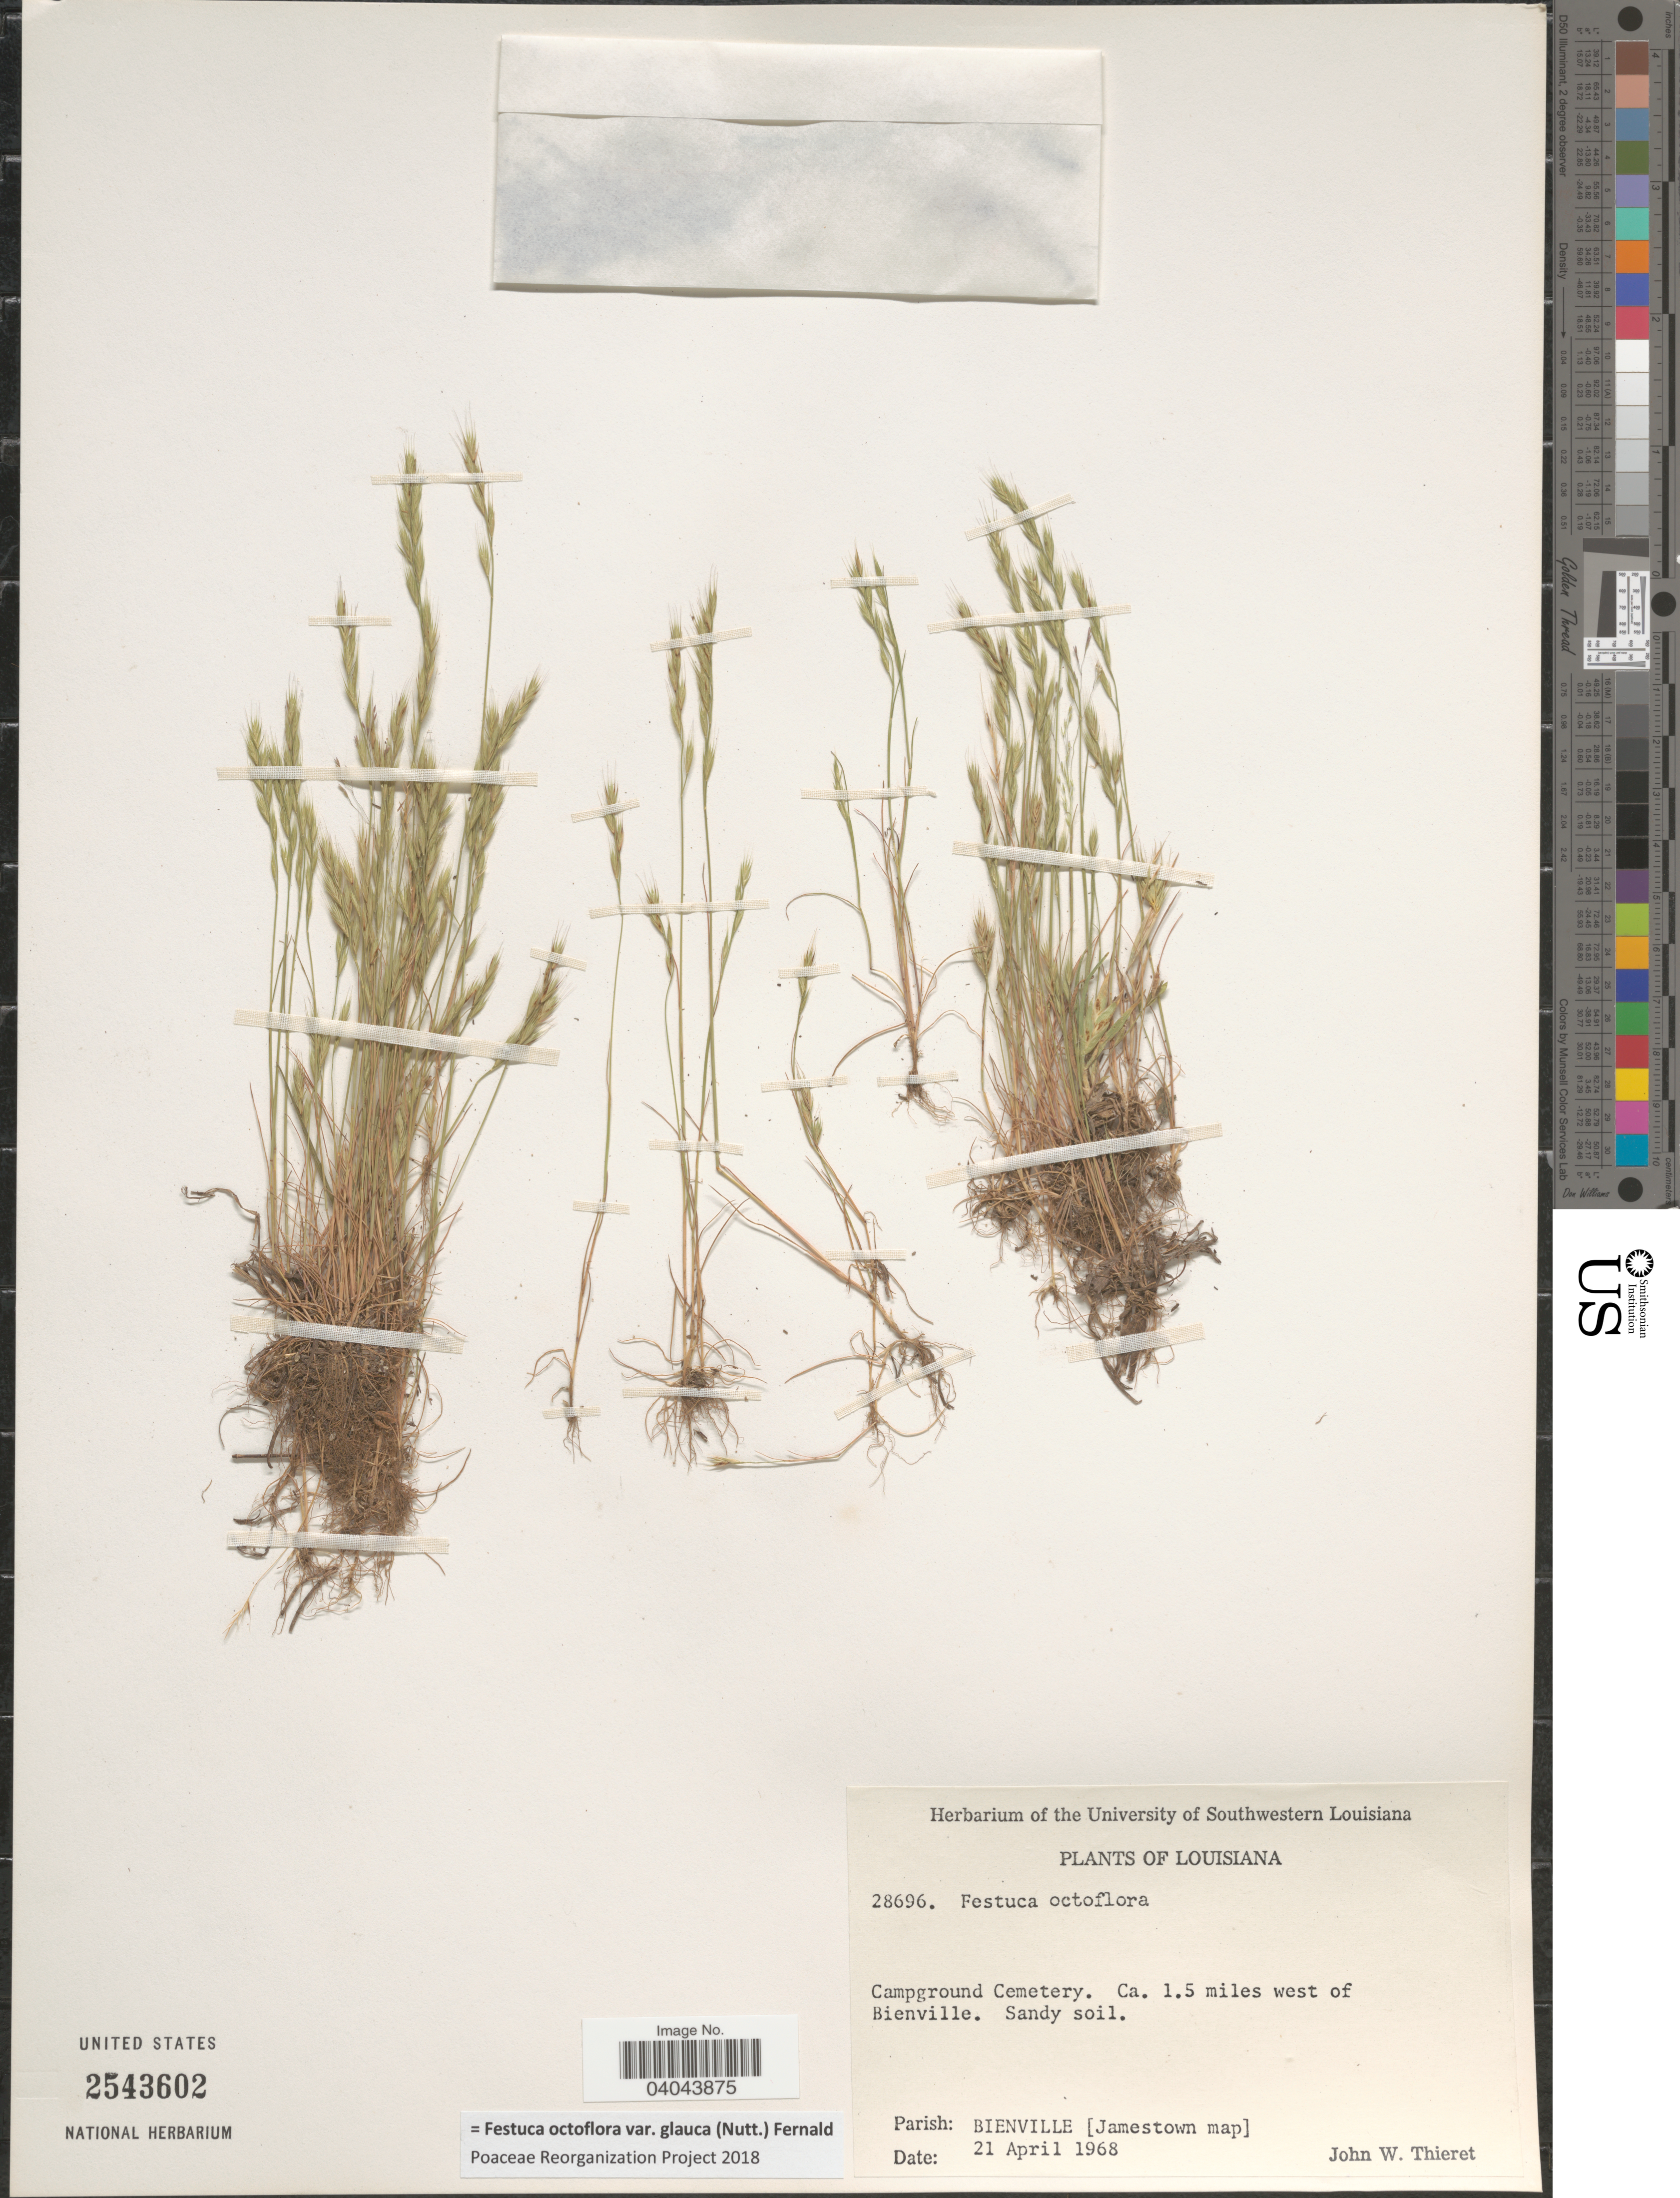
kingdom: Plantae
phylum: Tracheophyta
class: Liliopsida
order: Poales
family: Poaceae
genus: Festuca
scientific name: Festuca octoflora var. glauca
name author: (Nutt.) Fernald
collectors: J. W. Thieret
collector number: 28696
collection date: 1968-04-21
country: United States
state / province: Louisiana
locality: Campground Cemetery. Ca. 1.5 miles west of Bienville. Parish: Bienville [Jamestown map].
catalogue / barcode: US 2543602